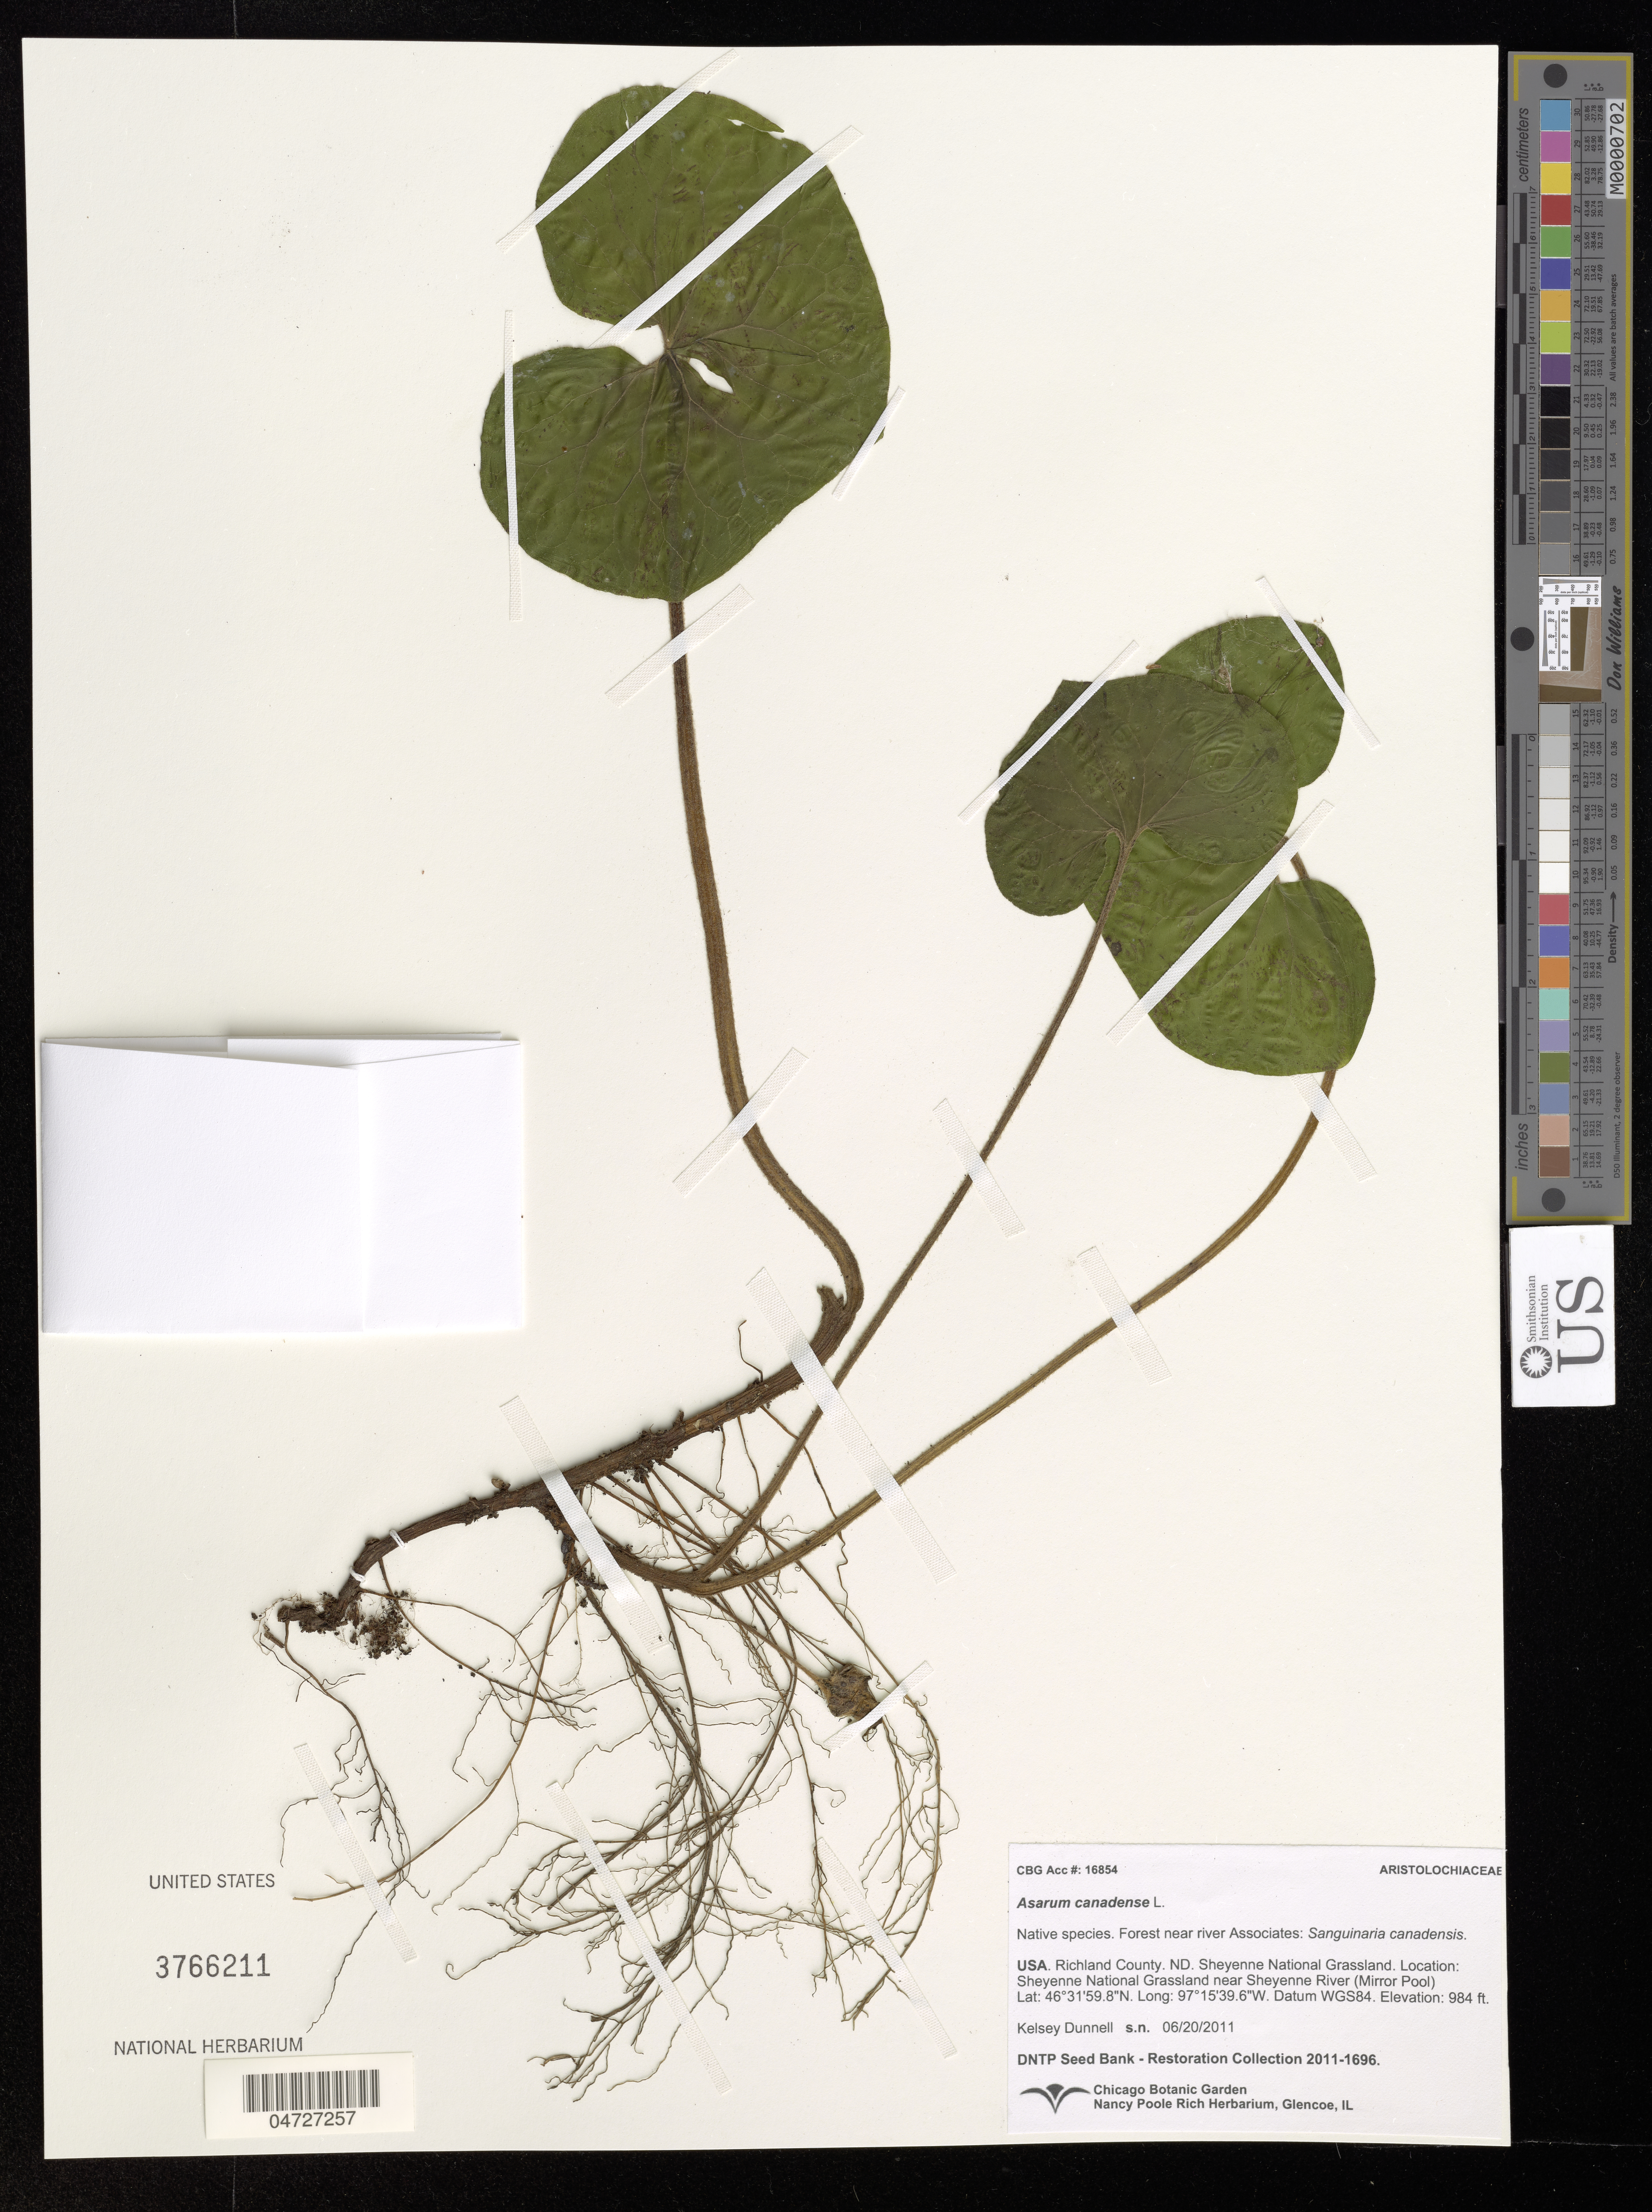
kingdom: Plantae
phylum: Tracheophyta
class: Magnoliopsida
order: Piperales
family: Aristolochiaceae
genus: Asarum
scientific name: Asarum canadense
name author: L.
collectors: K. Dunnell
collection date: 2011-06-20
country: United States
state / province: North Dakota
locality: Richland County. Sheyenne National Grassland near Sheyenne River (Mirror Pool).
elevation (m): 300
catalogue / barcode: US 3766211